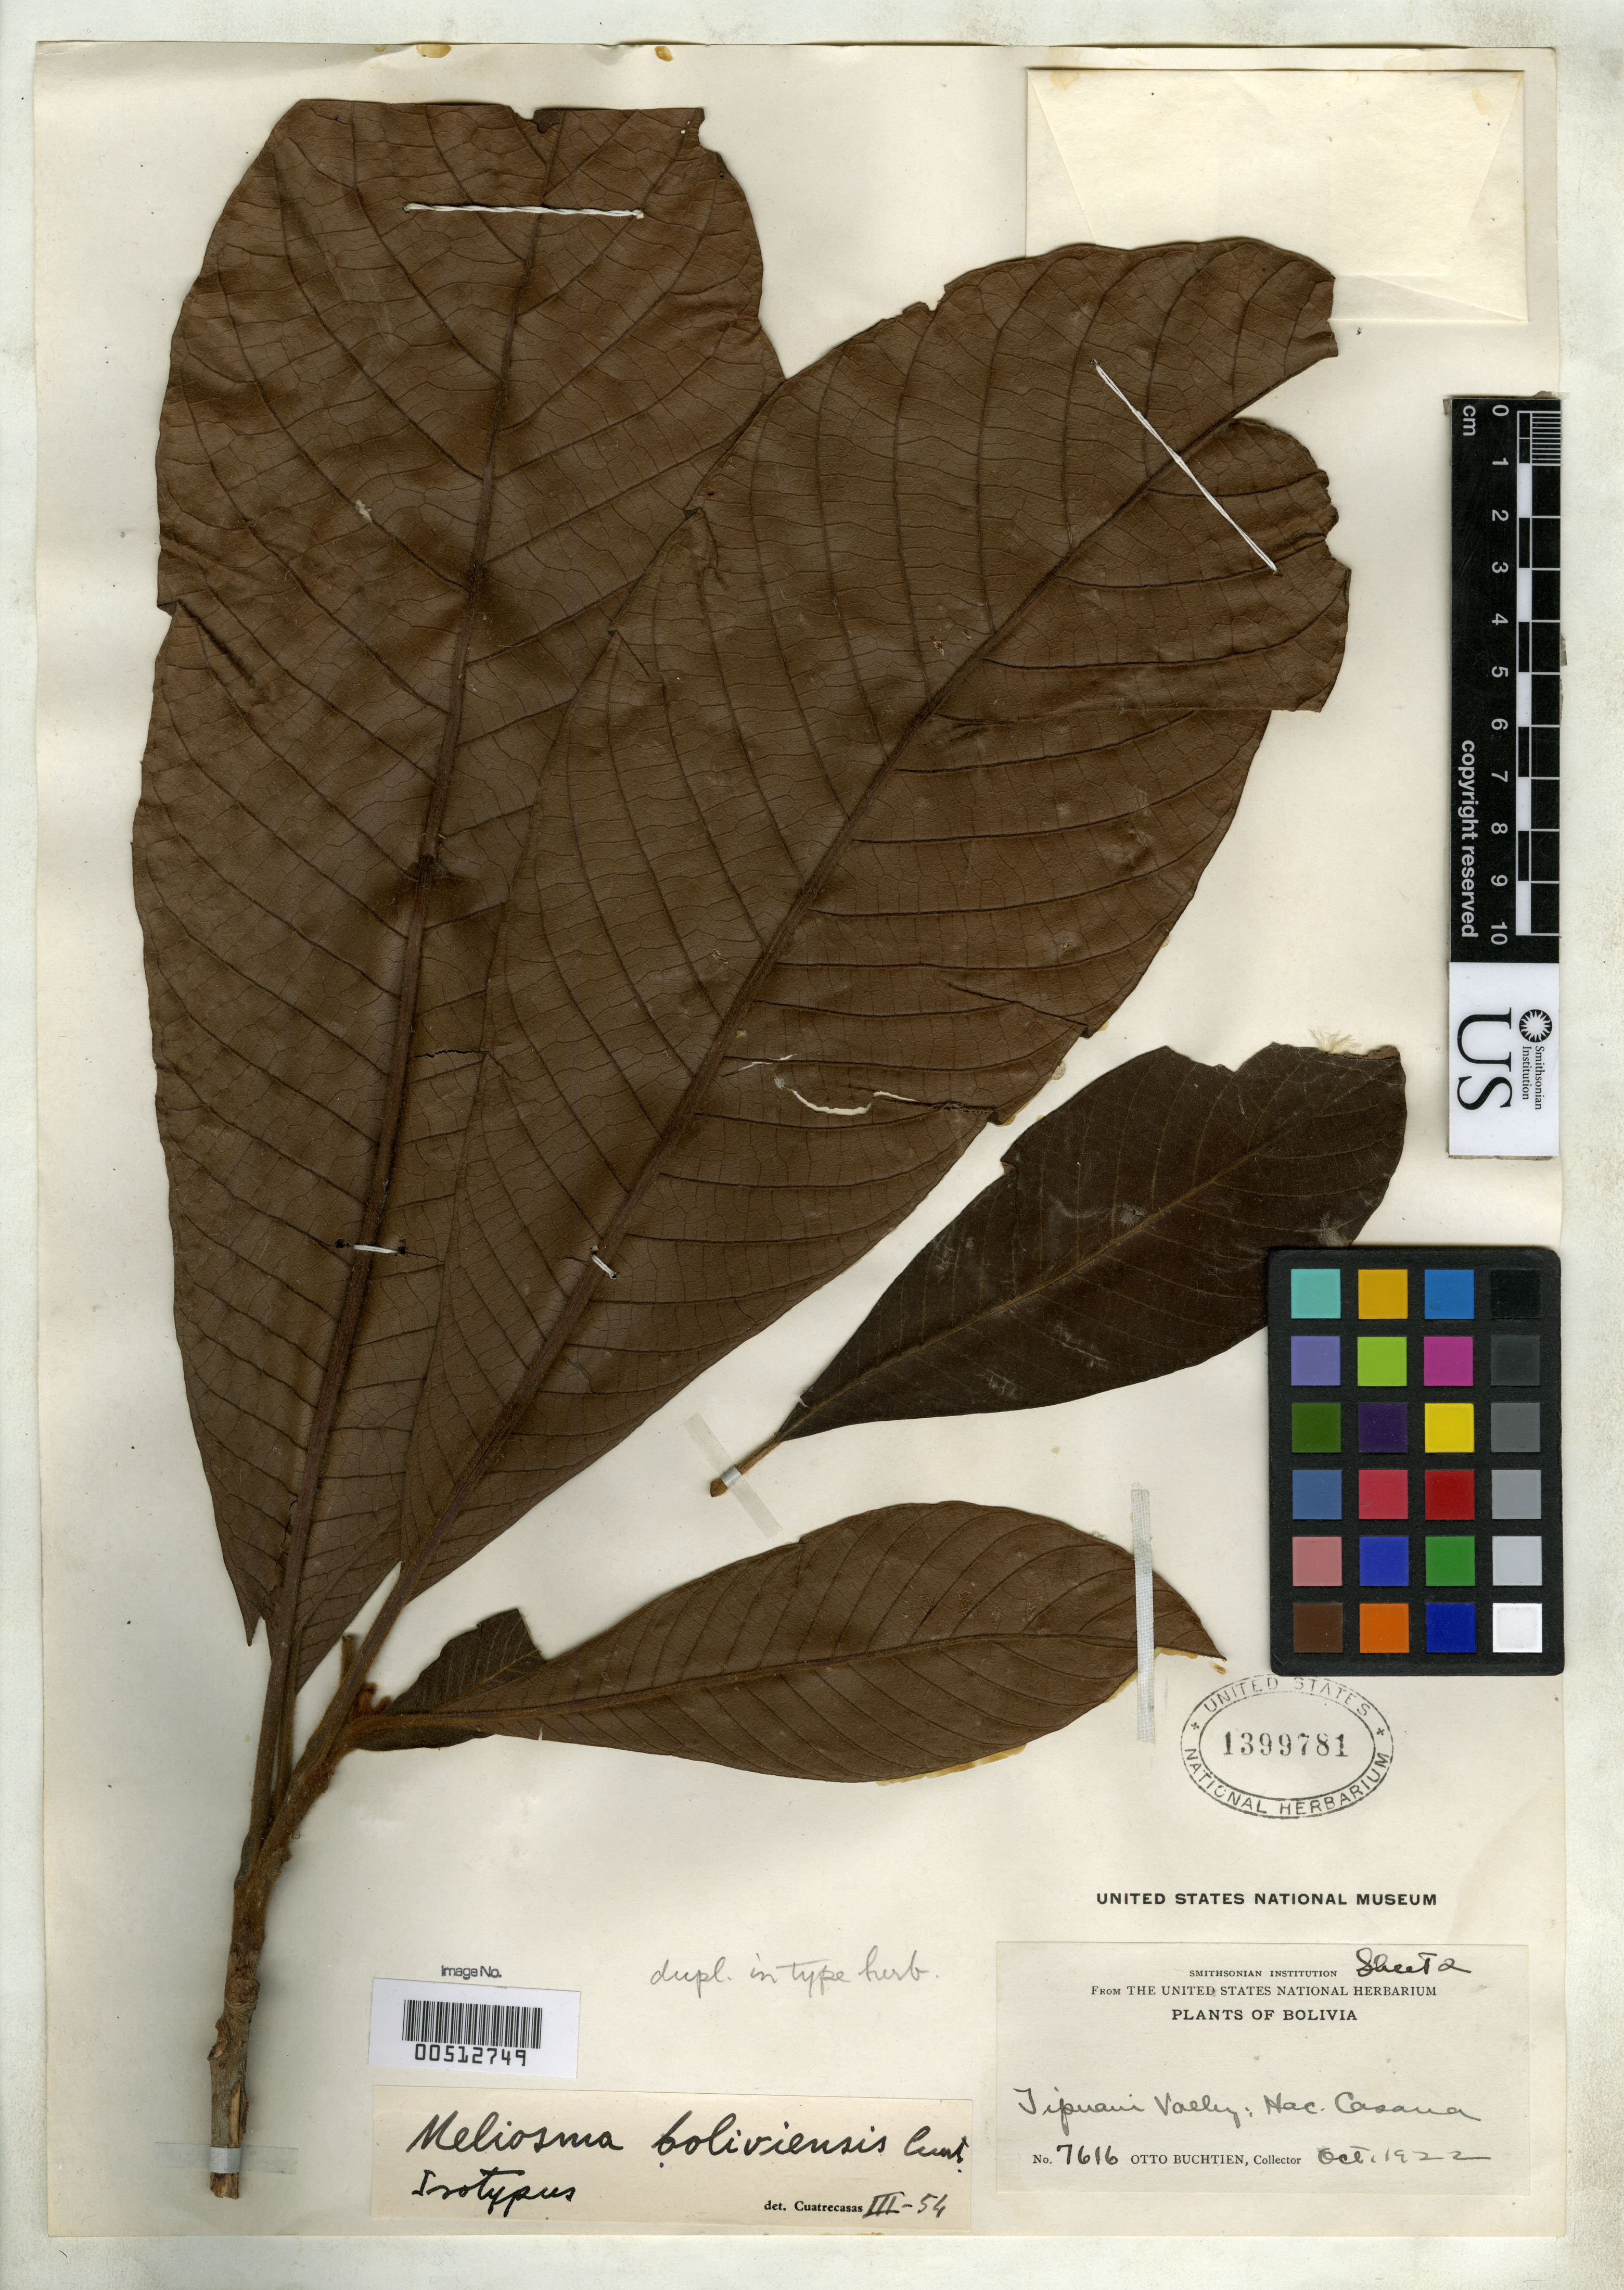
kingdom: Plantae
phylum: Tracheophyta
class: Magnoliopsida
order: Proteales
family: Sabiaceae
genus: Meliosma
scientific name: Meliosma boliviensis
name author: Cuatrec.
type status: Isotype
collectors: O. Buchtien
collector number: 7616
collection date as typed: Oct 1922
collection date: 1922-10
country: Bolivia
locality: Tipuani Valley, Hacienda Casana.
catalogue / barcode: US 1399781